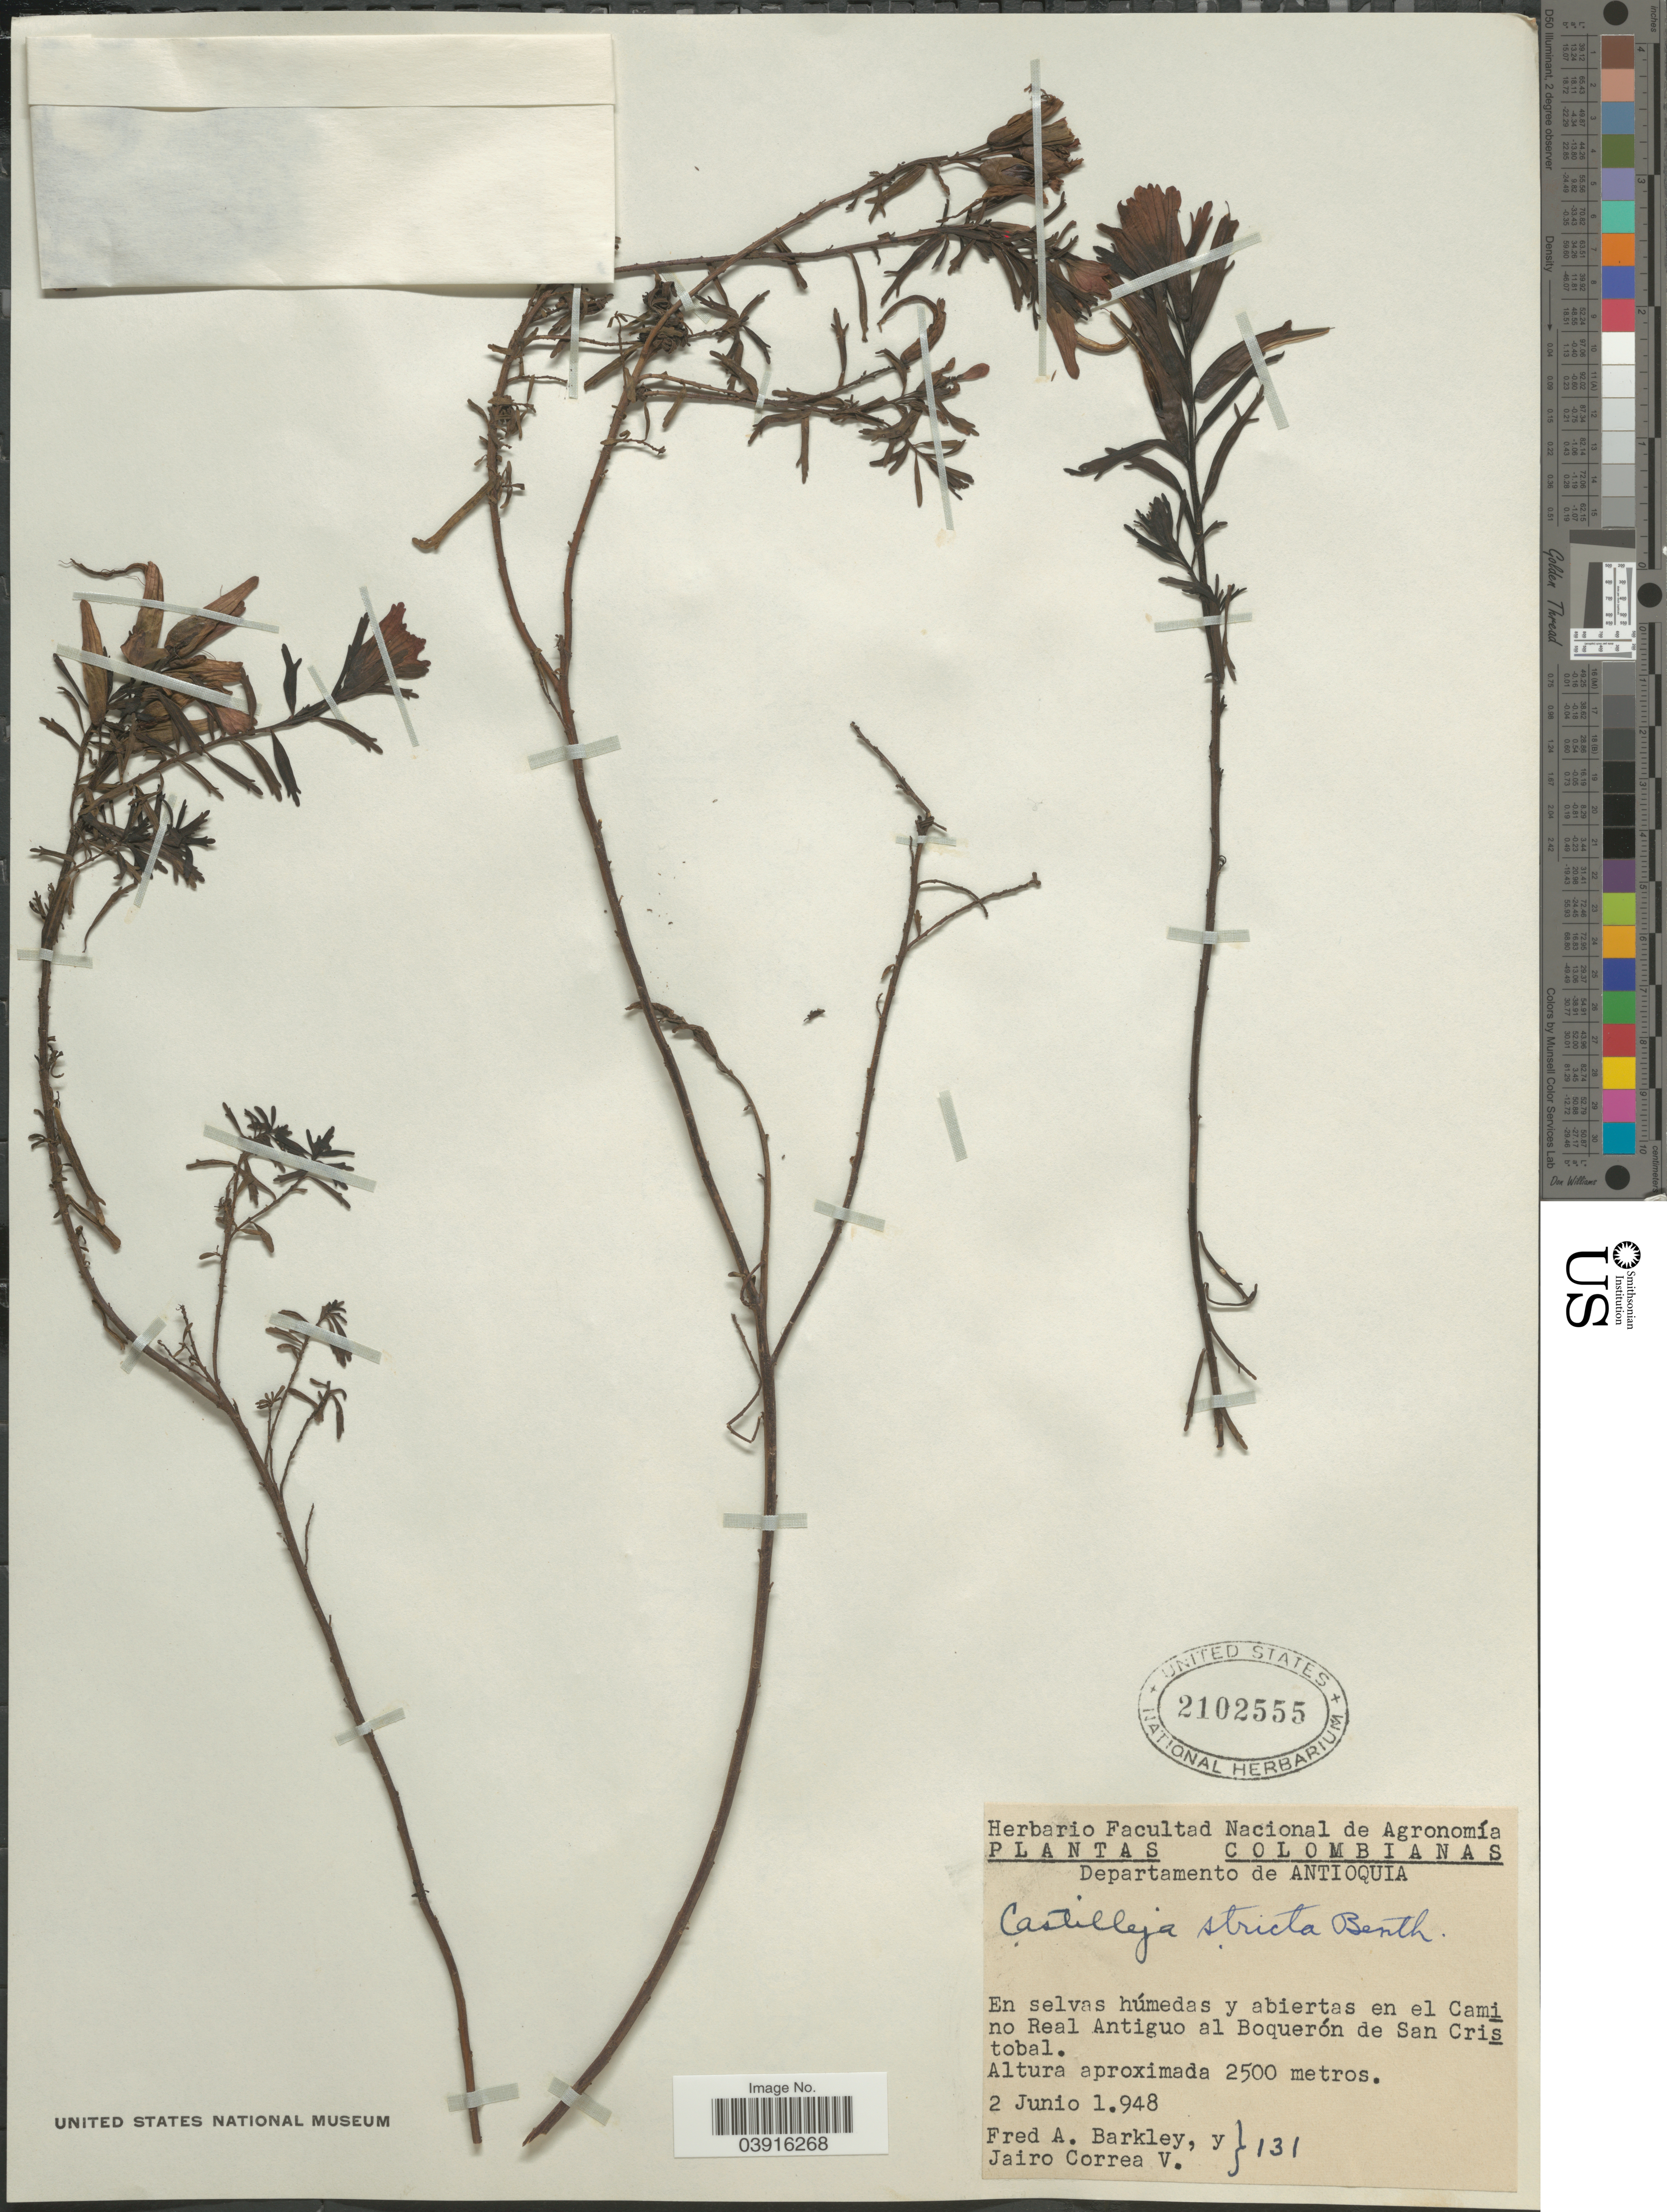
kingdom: Plantae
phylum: Tracheophyta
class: Magnoliopsida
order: Lamiales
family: Orobanchaceae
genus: Castilleja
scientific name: Castilleja fissifolia subsp. fruticosa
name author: (Wedd.) Melch.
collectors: F. A. Barkley & J. Correa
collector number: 131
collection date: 1948-06-02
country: Colombia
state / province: Antioquia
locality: Departamento de Antioquia. En selvas húmedas y abiertas en el Camino Real Antiguo al Boquerón de San Cristobal.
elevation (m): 2500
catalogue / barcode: US 2102555